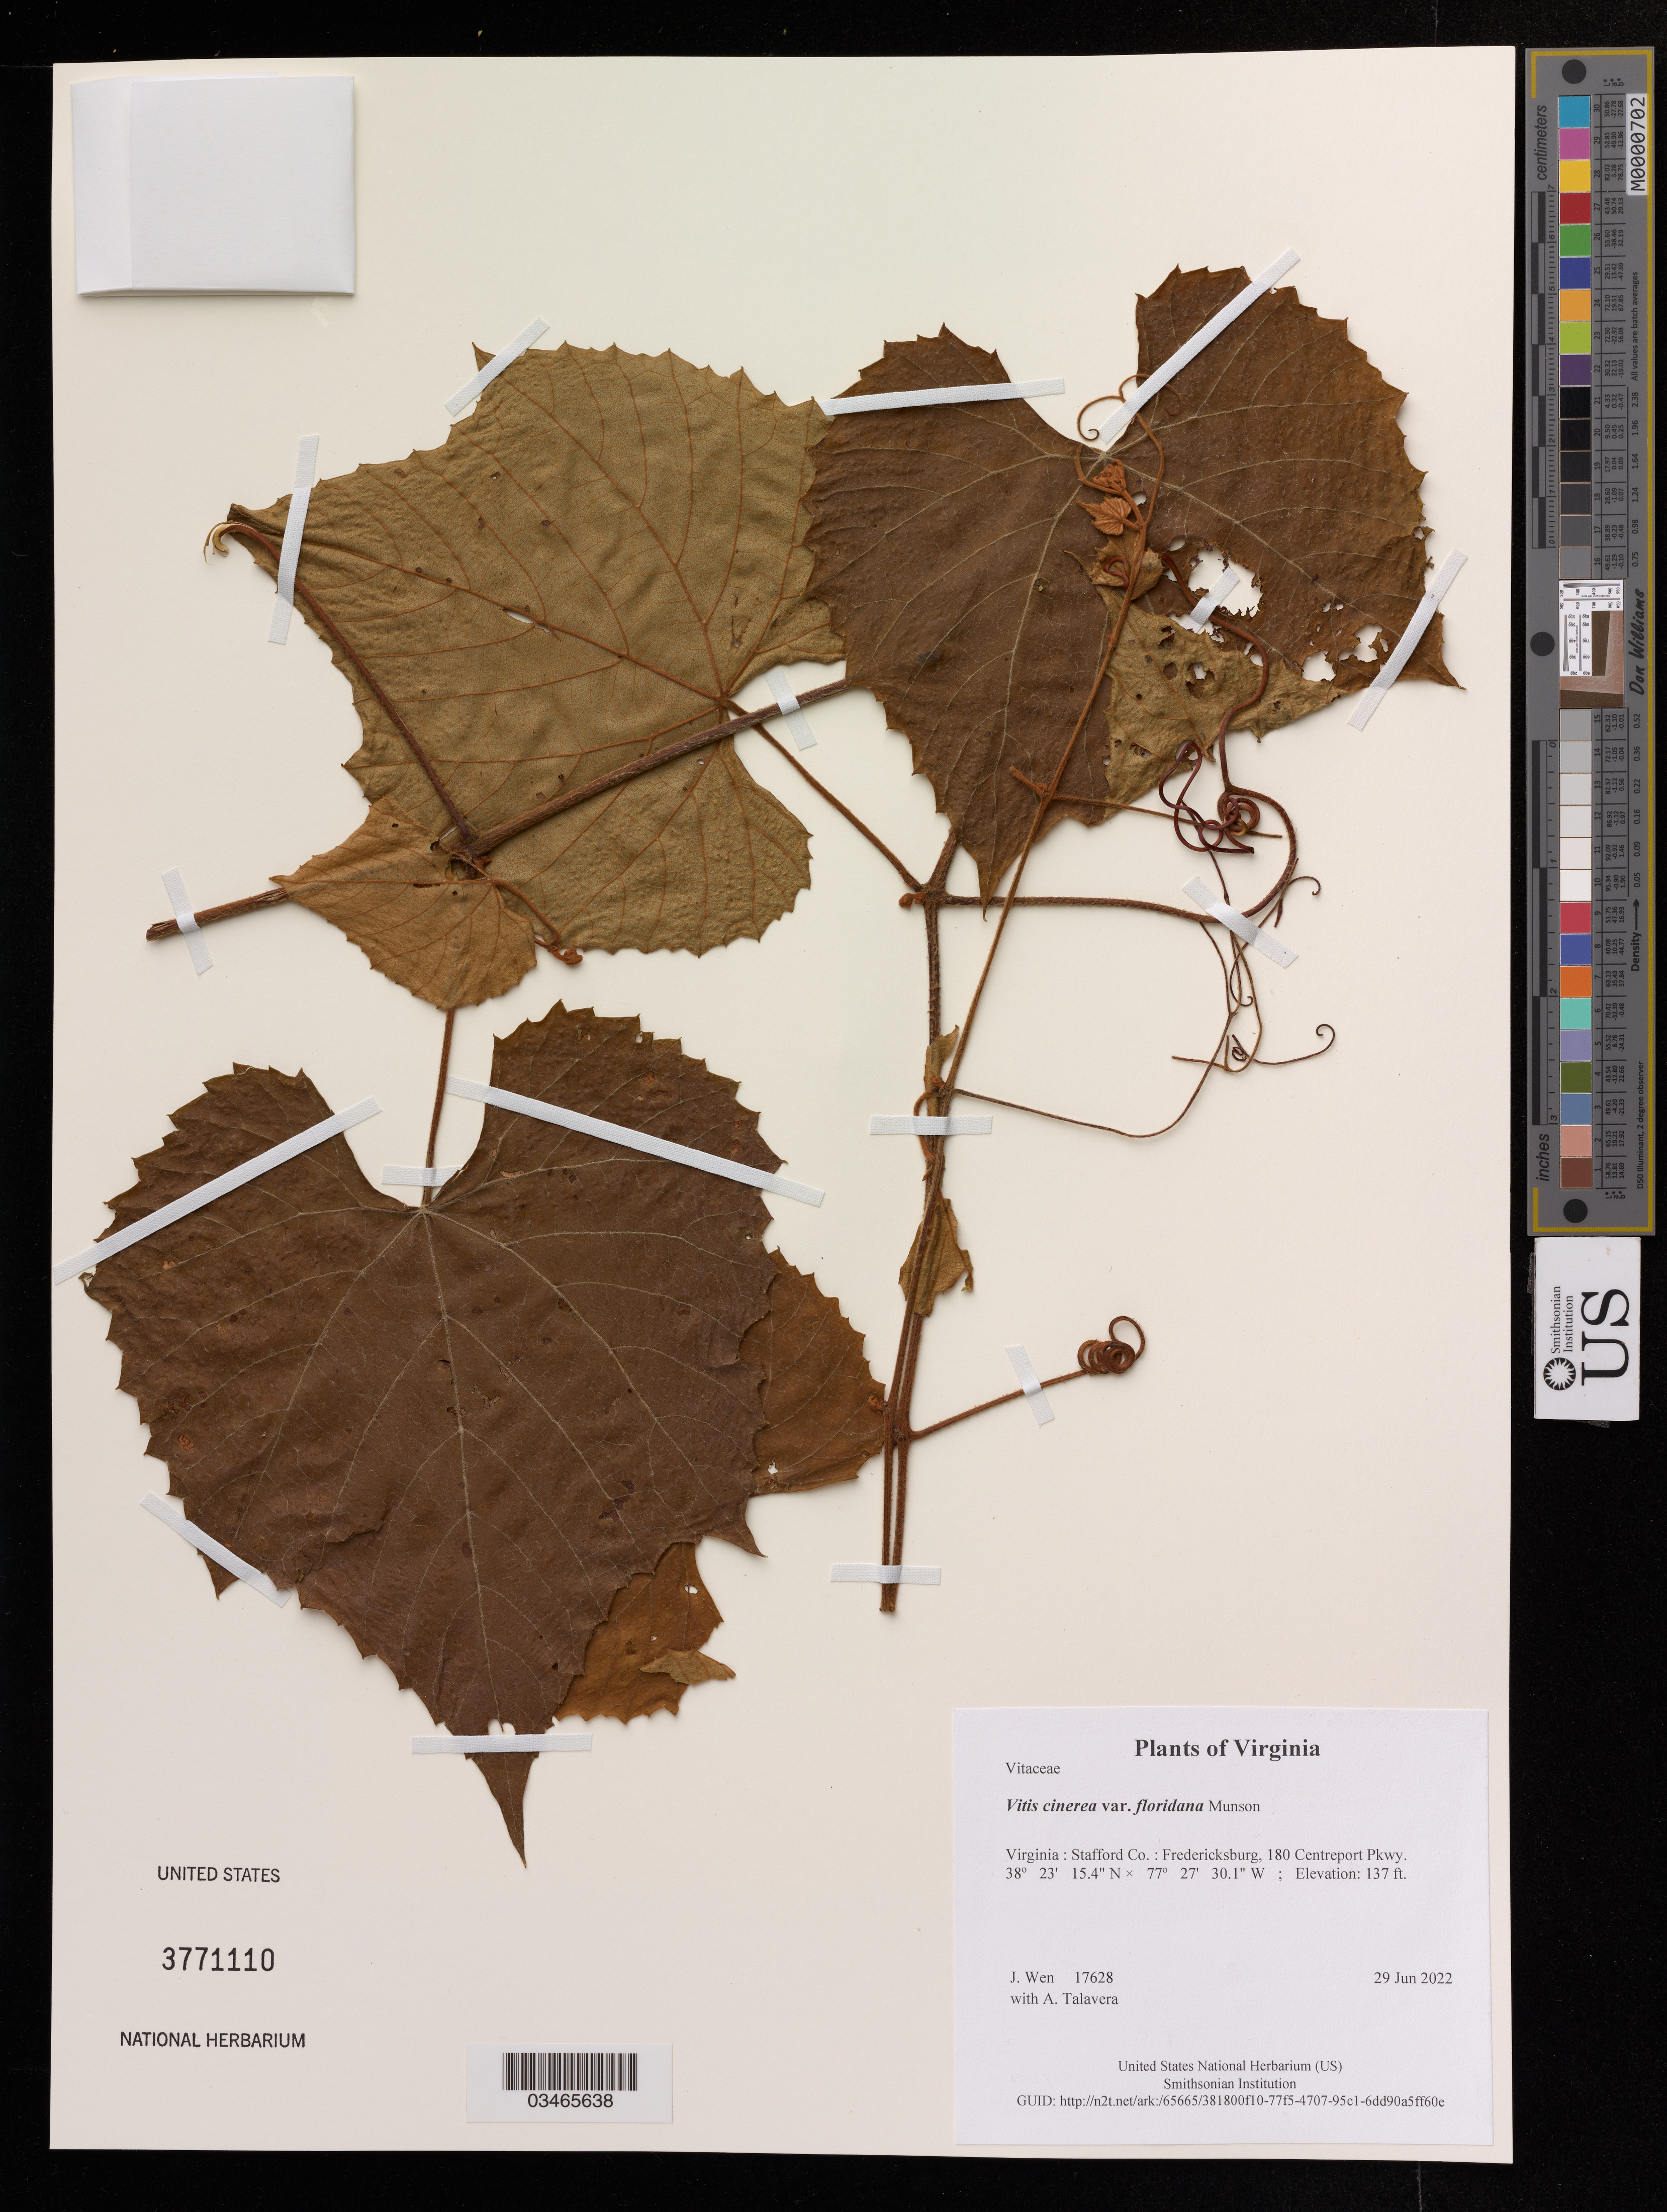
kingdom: Plantae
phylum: Tracheophyta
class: Magnoliopsida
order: Vitales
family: Vitaceae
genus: Vitis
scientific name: Vitis cinerea var. floridana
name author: Munson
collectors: J. Wen & A. Talavera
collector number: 17628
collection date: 2022-06-29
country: United States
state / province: Virginia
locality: Stafford Co.: Fredericksburg, 180 Centreport Pkwy.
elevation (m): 42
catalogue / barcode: US 3771110